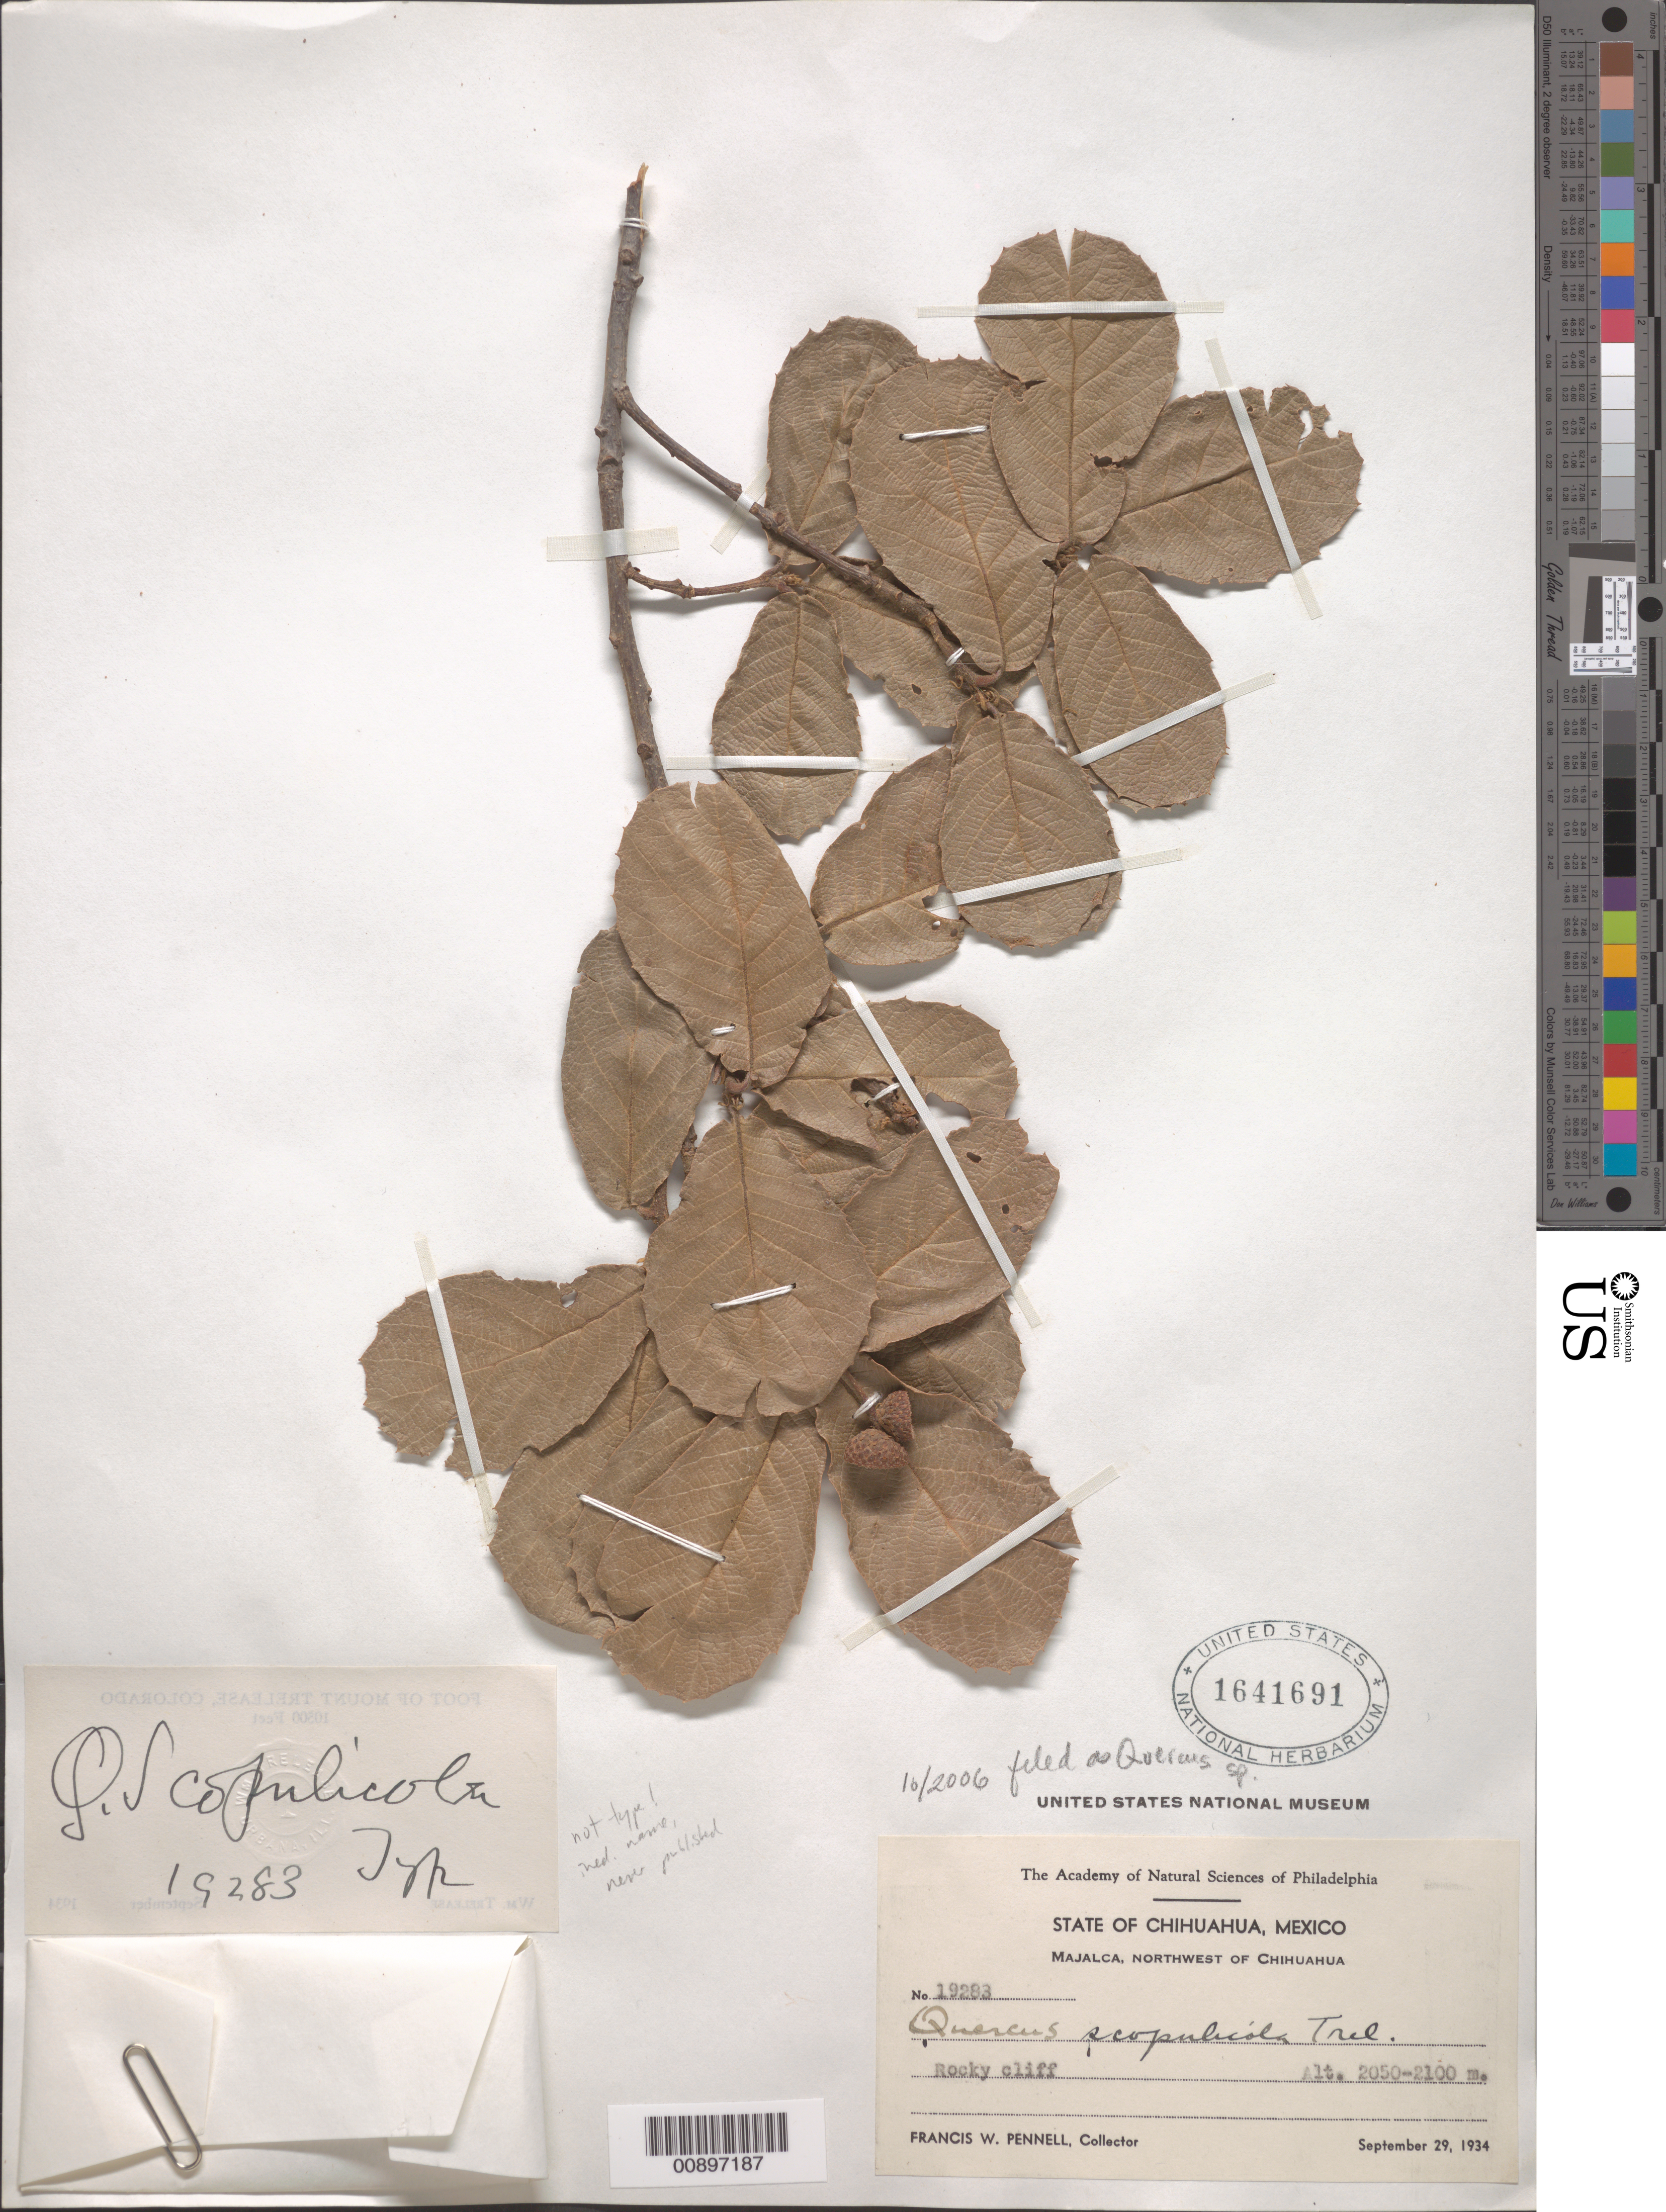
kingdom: Plantae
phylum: Tracheophyta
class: Magnoliopsida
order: Fagales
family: Fagaceae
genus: Quercus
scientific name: Quercus sp.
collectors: F. W. Pennell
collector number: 19283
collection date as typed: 29 Sep 1934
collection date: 1934-09-29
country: Mexico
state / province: Chihuahua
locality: Majalca, northwest of Chihuahua.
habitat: Rocky cliff.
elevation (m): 2100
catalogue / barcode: US 1641691